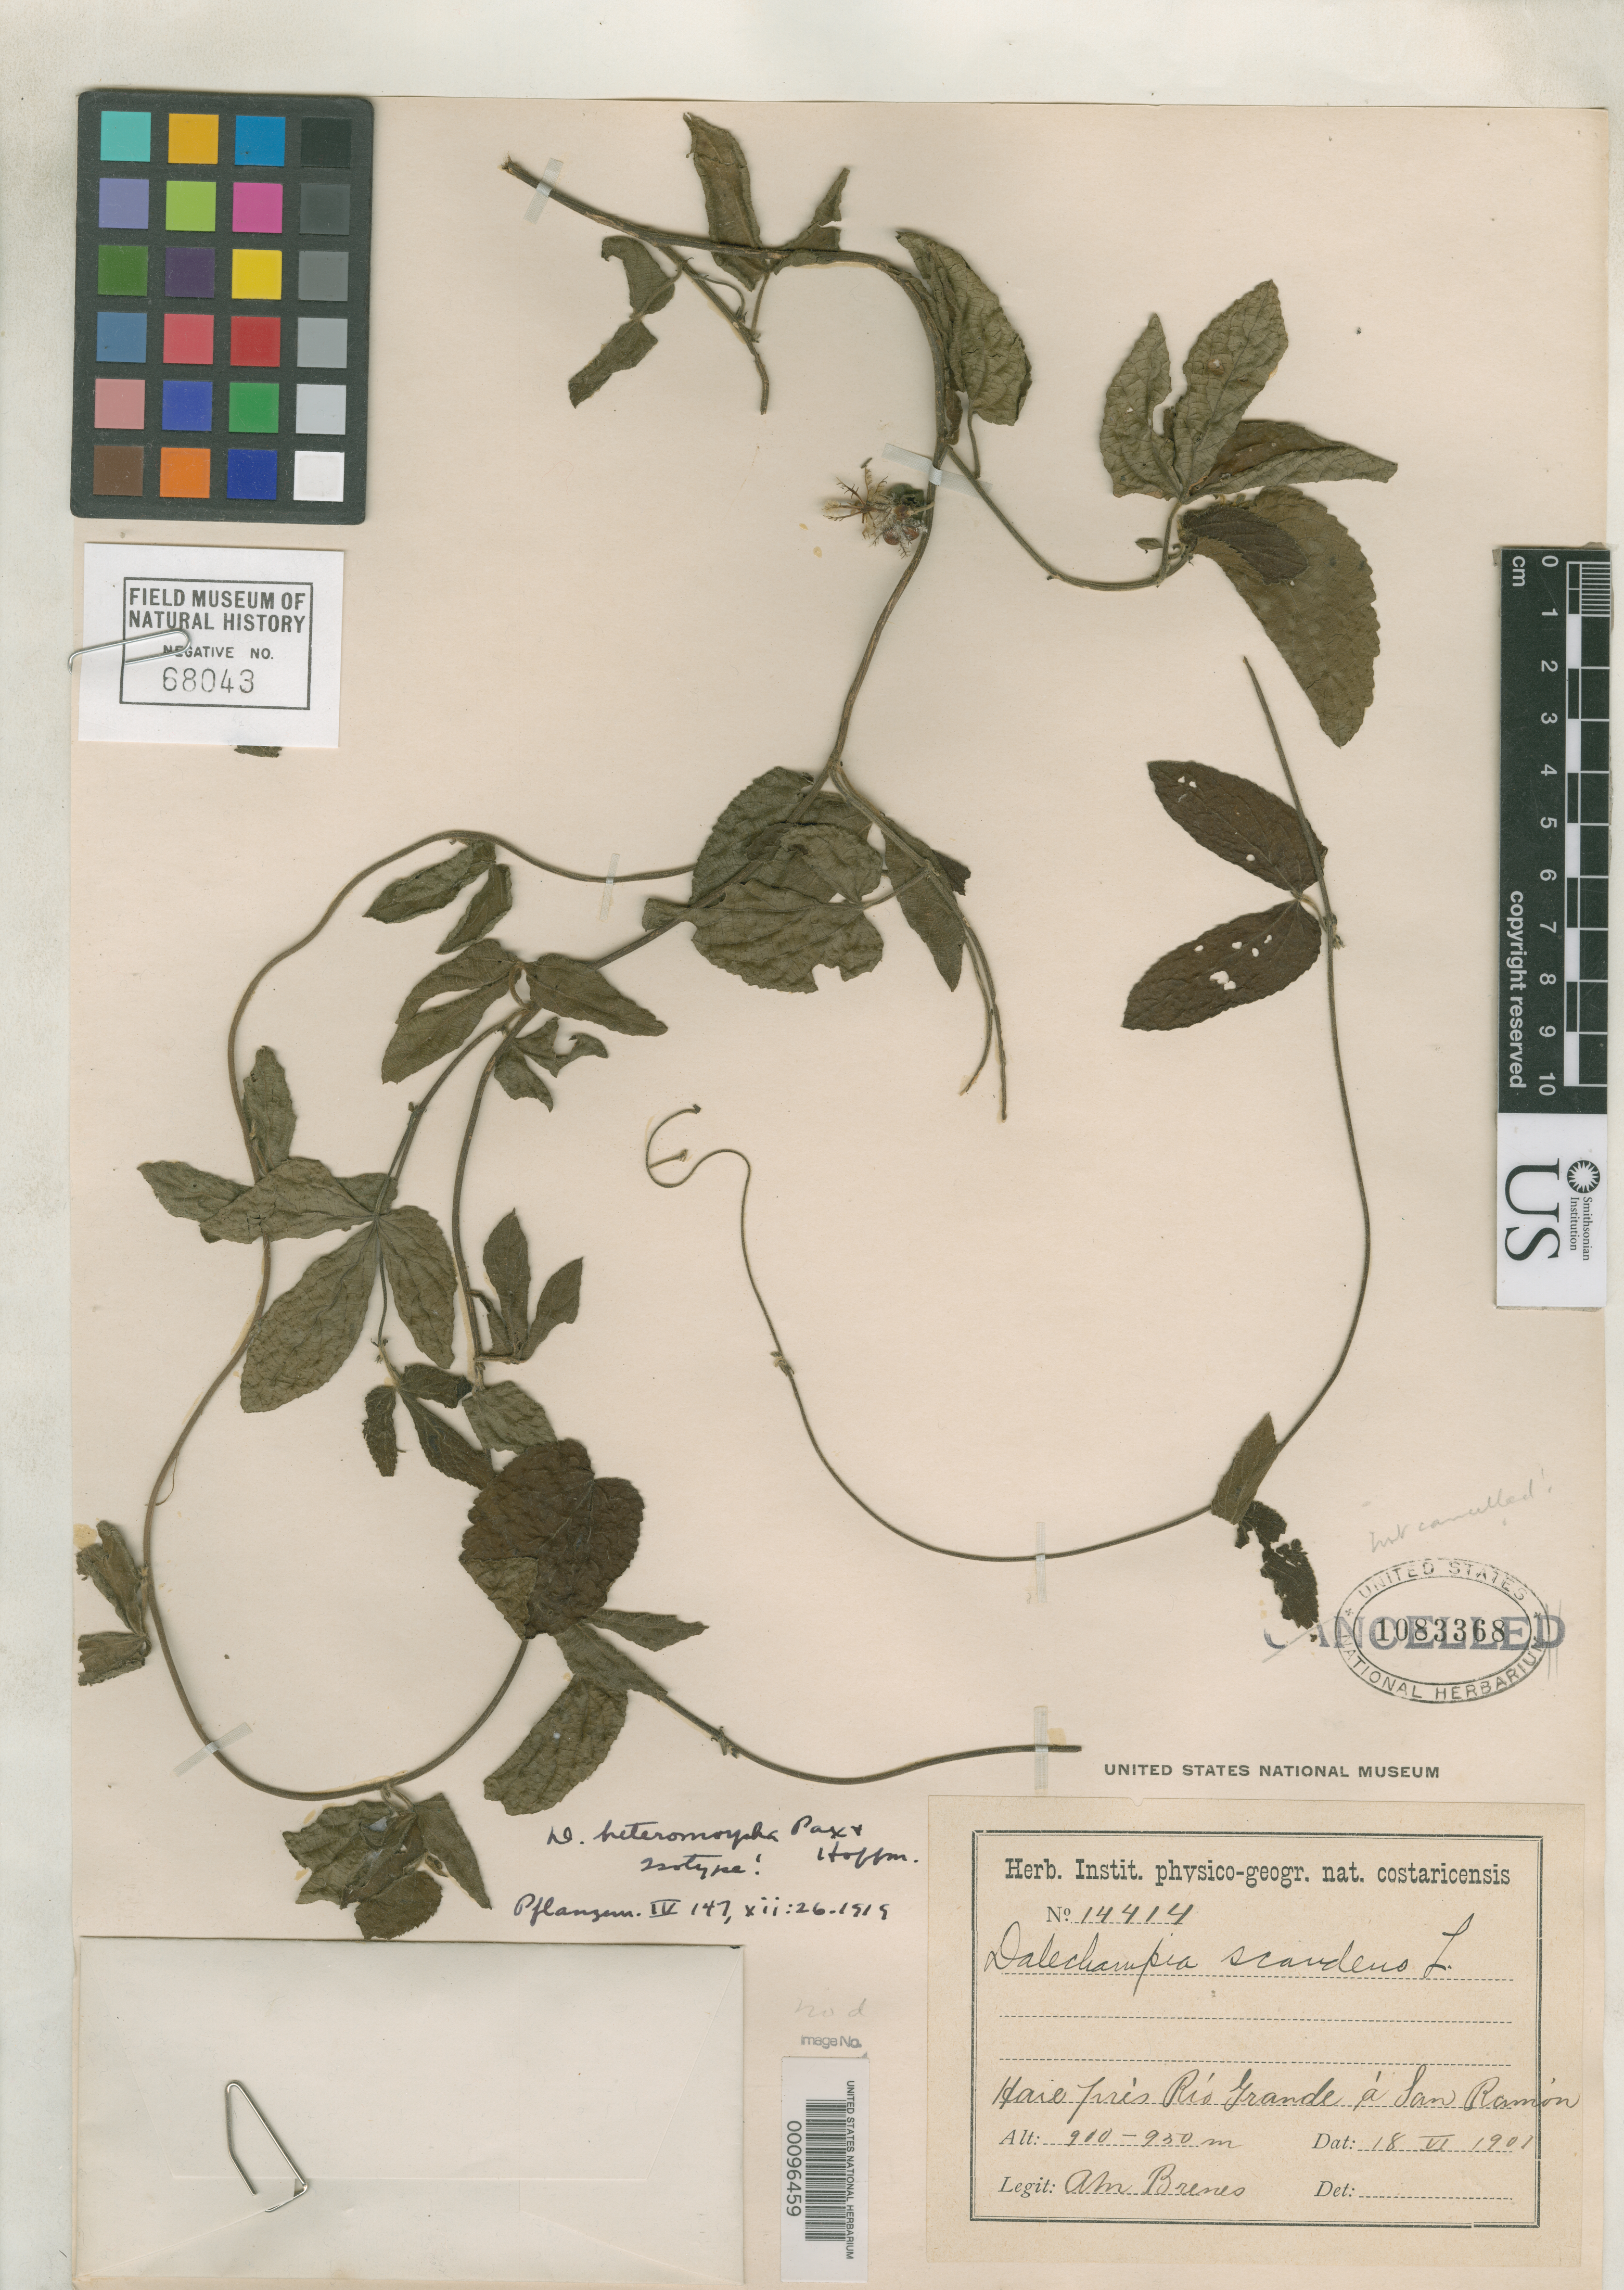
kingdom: Plantae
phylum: Tracheophyta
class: Magnoliopsida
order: Malpighiales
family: Euphorbiaceae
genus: Dalechampia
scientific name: Dalechampia heteromorpha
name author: Pax & K. Hoffm. in Engl.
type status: Isotype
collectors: A. Brenes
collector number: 14414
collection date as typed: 18 Jun 1901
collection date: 1901-06-18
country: Costa Rica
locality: Haie pres Rio Grande a San Ramon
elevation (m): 900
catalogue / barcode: US 1083368